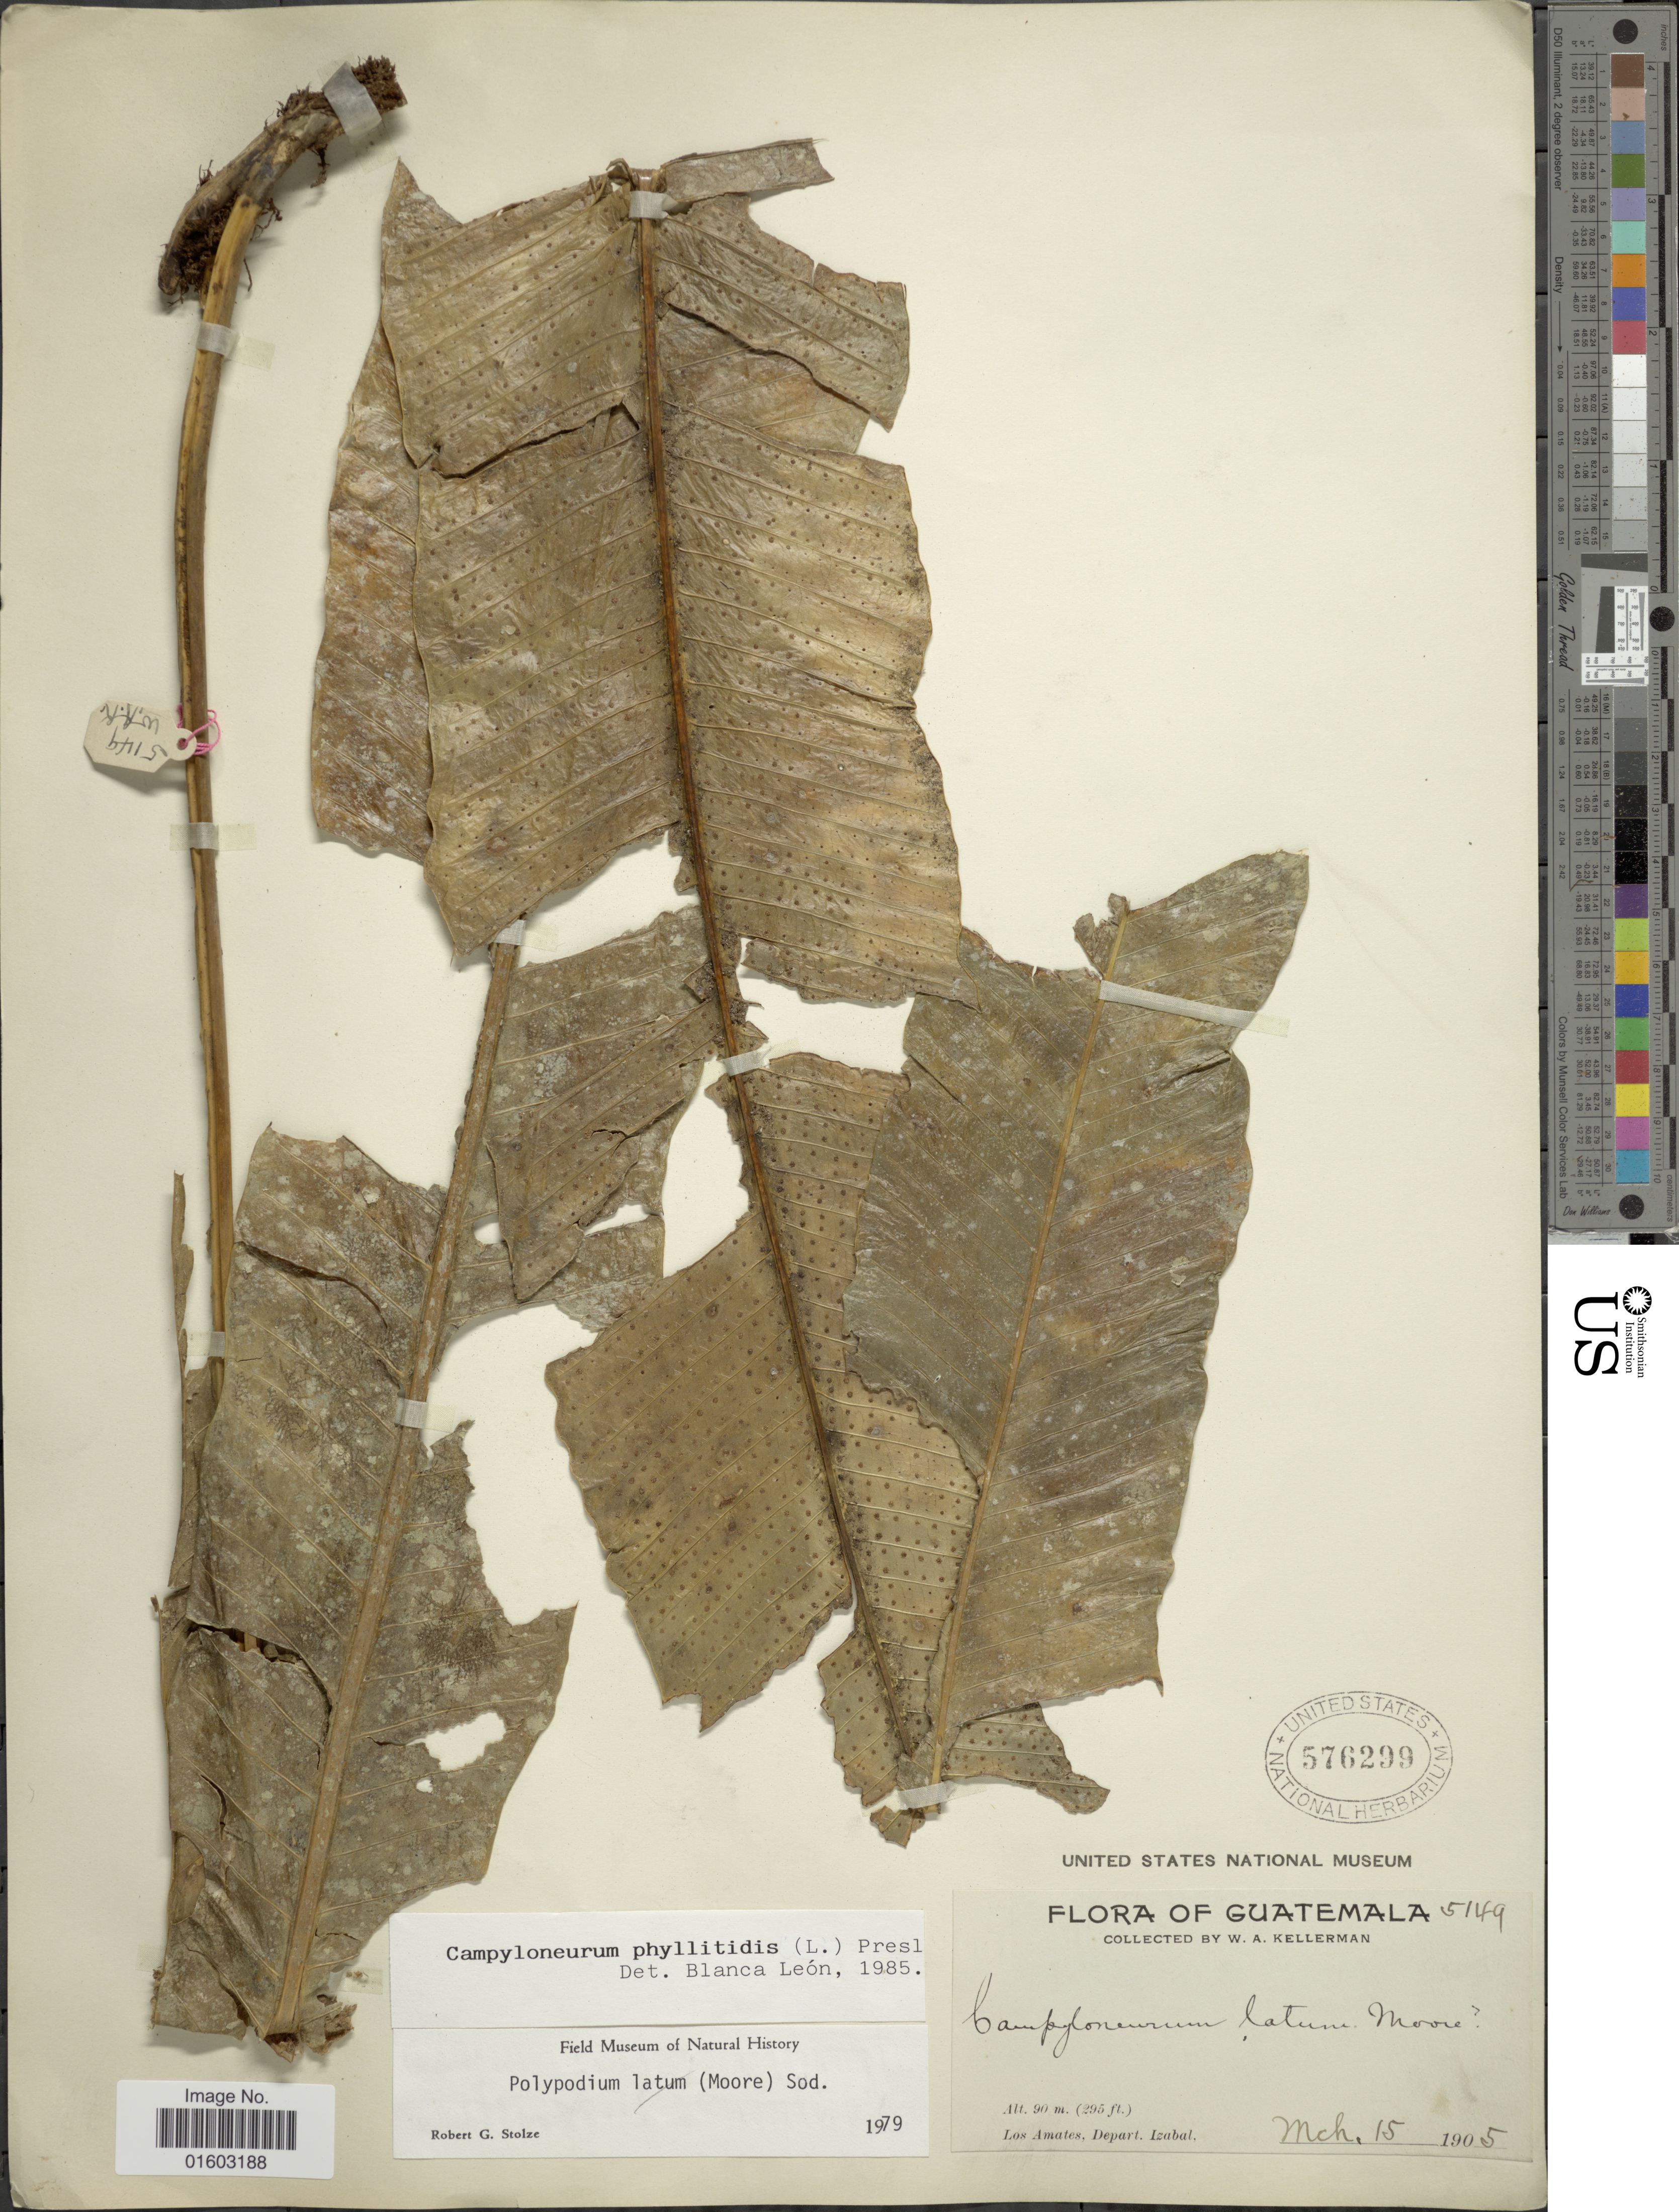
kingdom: Plantae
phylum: Tracheophyta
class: Polypodiopsida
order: Polypodiales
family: Polypodiaceae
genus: Campyloneurum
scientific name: Campyloneurum phyllitidis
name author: (L.) C. Presl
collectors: W. Kellerman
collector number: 5149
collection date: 1905-03-15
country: Guatemala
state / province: Izabal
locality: Los Amates, Depart. Izabal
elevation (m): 90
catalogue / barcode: US 576299